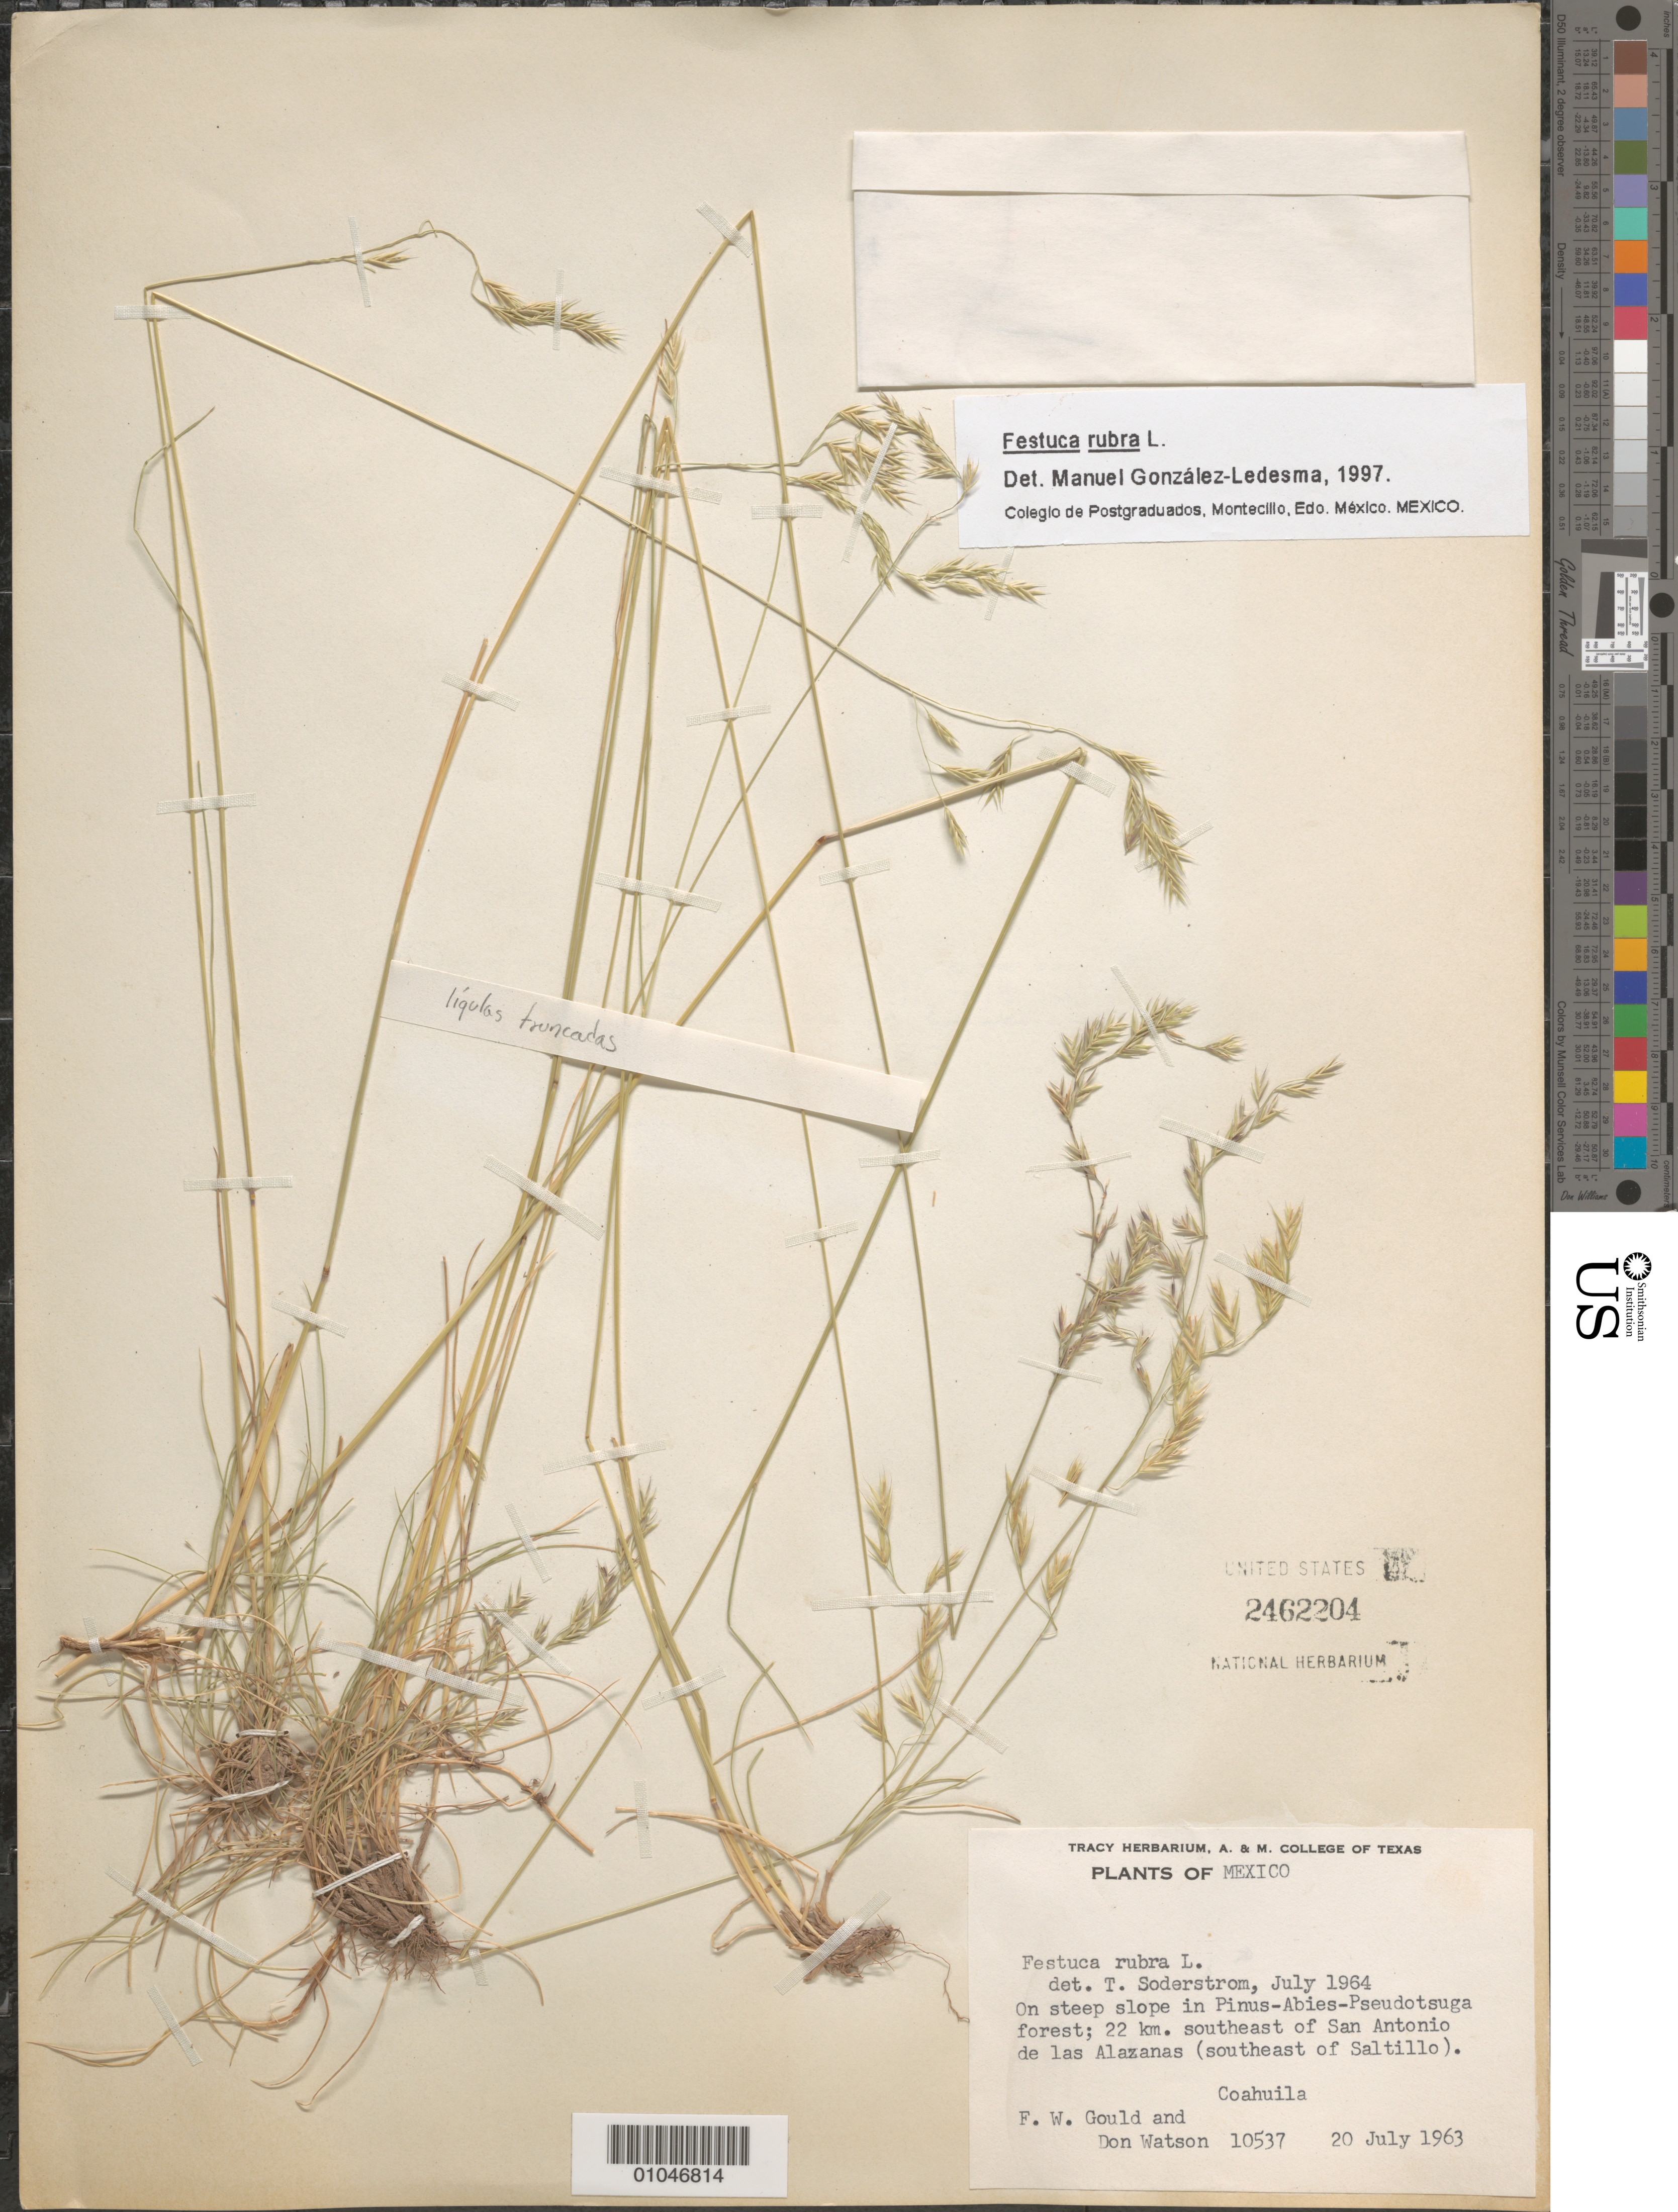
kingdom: Plantae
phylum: Tracheophyta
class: Liliopsida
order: Poales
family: Poaceae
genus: Festuca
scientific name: Festuca rubra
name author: L.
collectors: F. W. Gould & D. Watson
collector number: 10537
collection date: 1963-07-20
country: Mexico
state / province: Coahuila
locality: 22 km SE of San Antonio de las Alazanas (SE of Saltillo)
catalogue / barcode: US 2462204